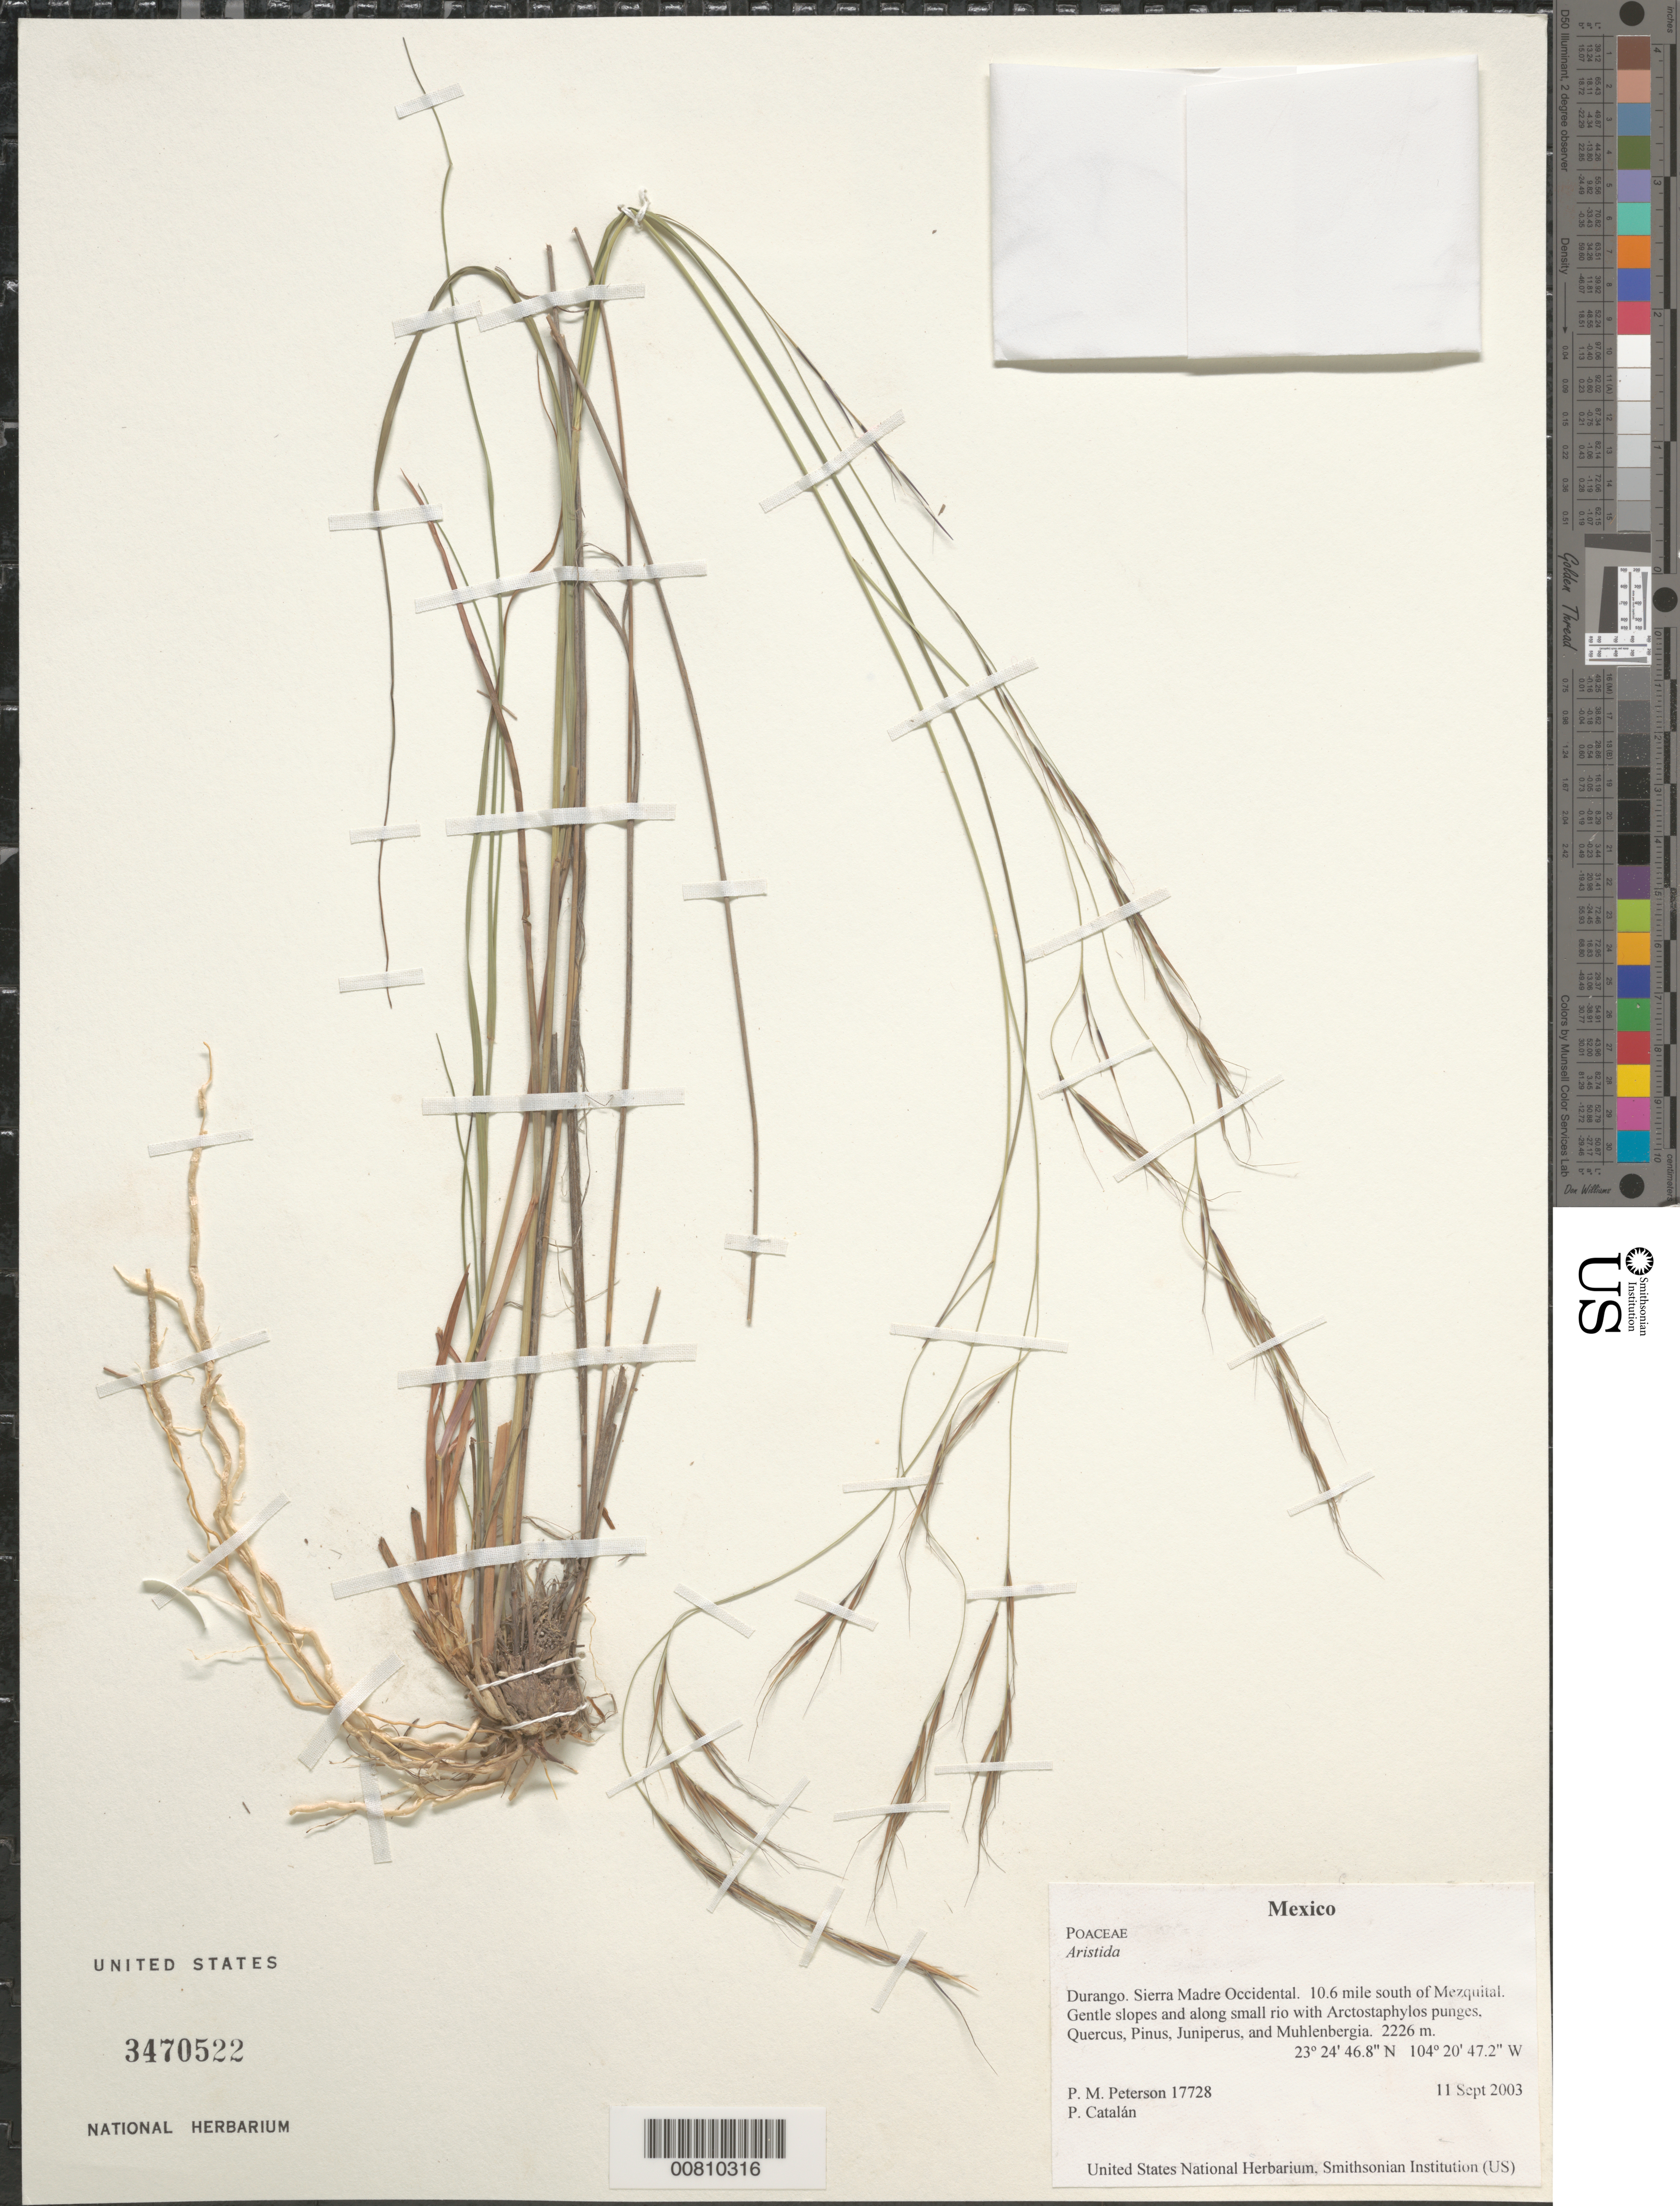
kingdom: Plantae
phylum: Tracheophyta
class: Liliopsida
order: Poales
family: Poaceae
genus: Aristida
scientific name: Aristida sp.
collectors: P. M. Peterson & F. Sánchez Alvarado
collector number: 17728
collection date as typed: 11 Sep 2003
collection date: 2003-09-11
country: Mexico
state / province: Durango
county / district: Sierra Madre Occidental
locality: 10.6 mile south of Mezquital. Gentle slopes and along small rio with Arctostaphylos punges, Quercus, Pinus, Juniperus, and Muhlenbergia.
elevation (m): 2226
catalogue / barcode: US 3470522